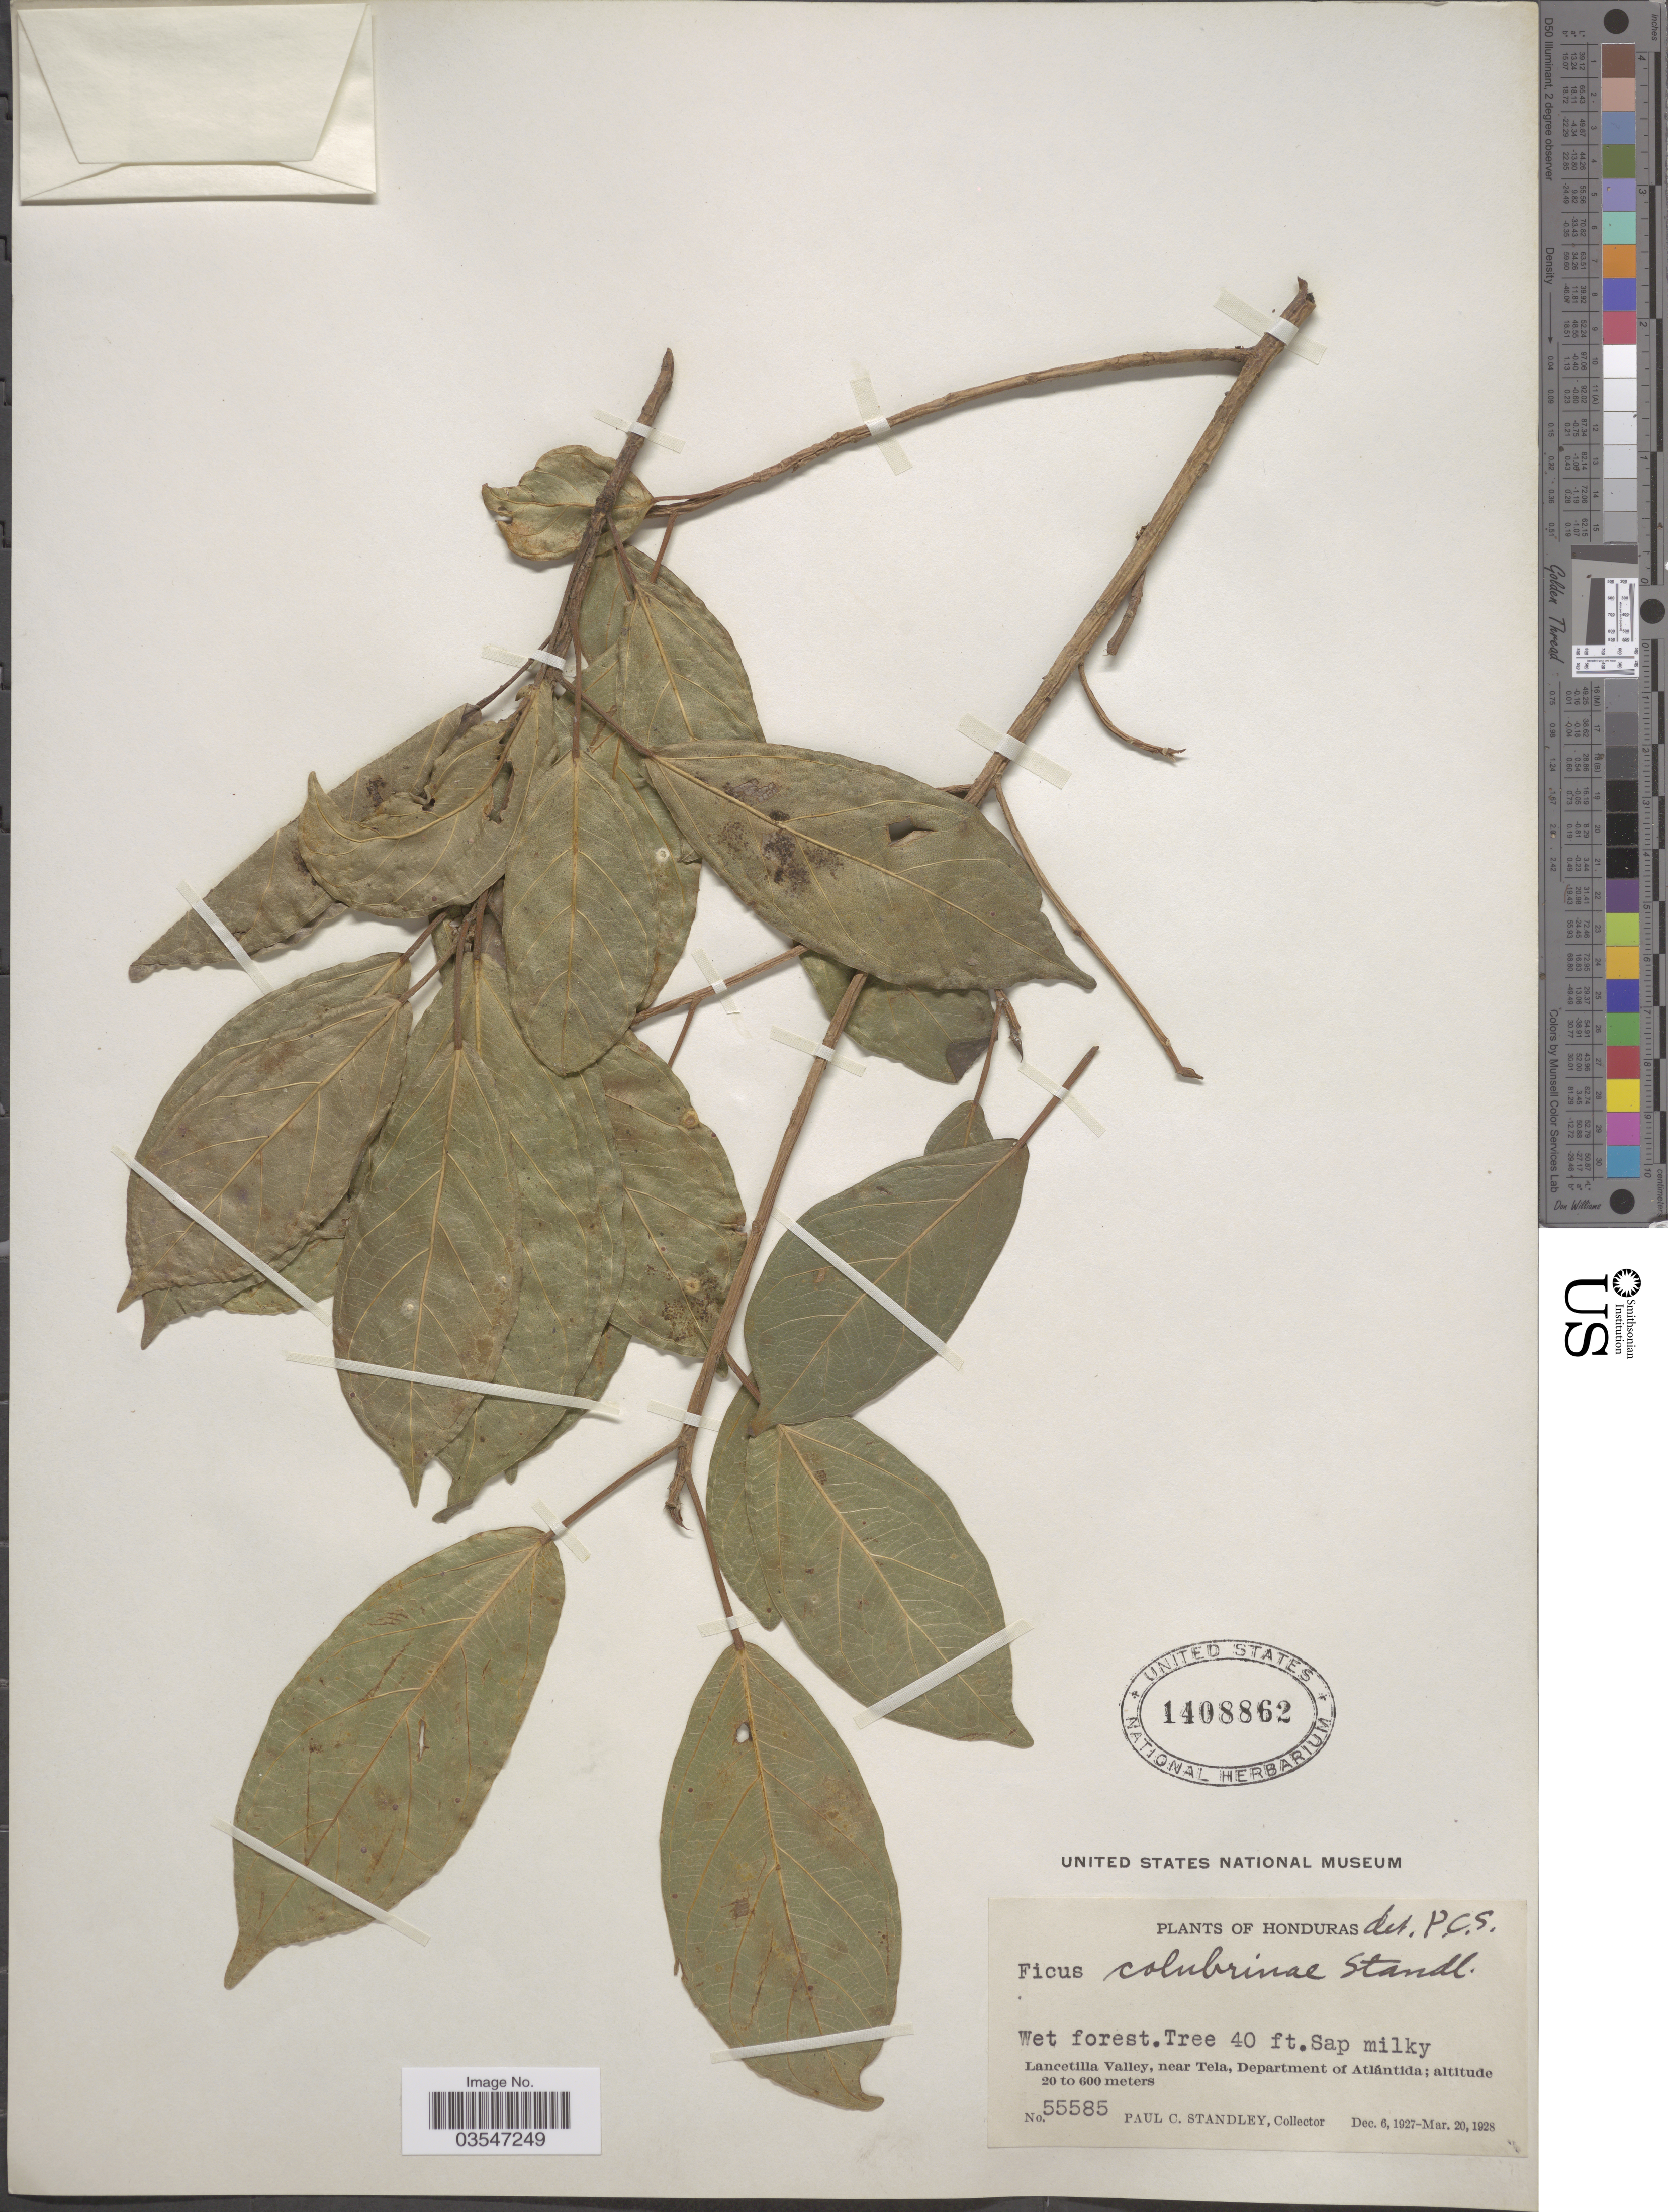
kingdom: Plantae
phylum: Tracheophyta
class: Magnoliopsida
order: Rosales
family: Moraceae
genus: Ficus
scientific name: Ficus hartwegii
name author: (Miq.) Miq.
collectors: P. C. Standley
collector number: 55585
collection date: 1927-12-06/1928-03-20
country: Honduras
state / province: Atlantida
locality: Lancetilla Valley, near Tela, Department of Atlántida.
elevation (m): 20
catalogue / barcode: US 1408862